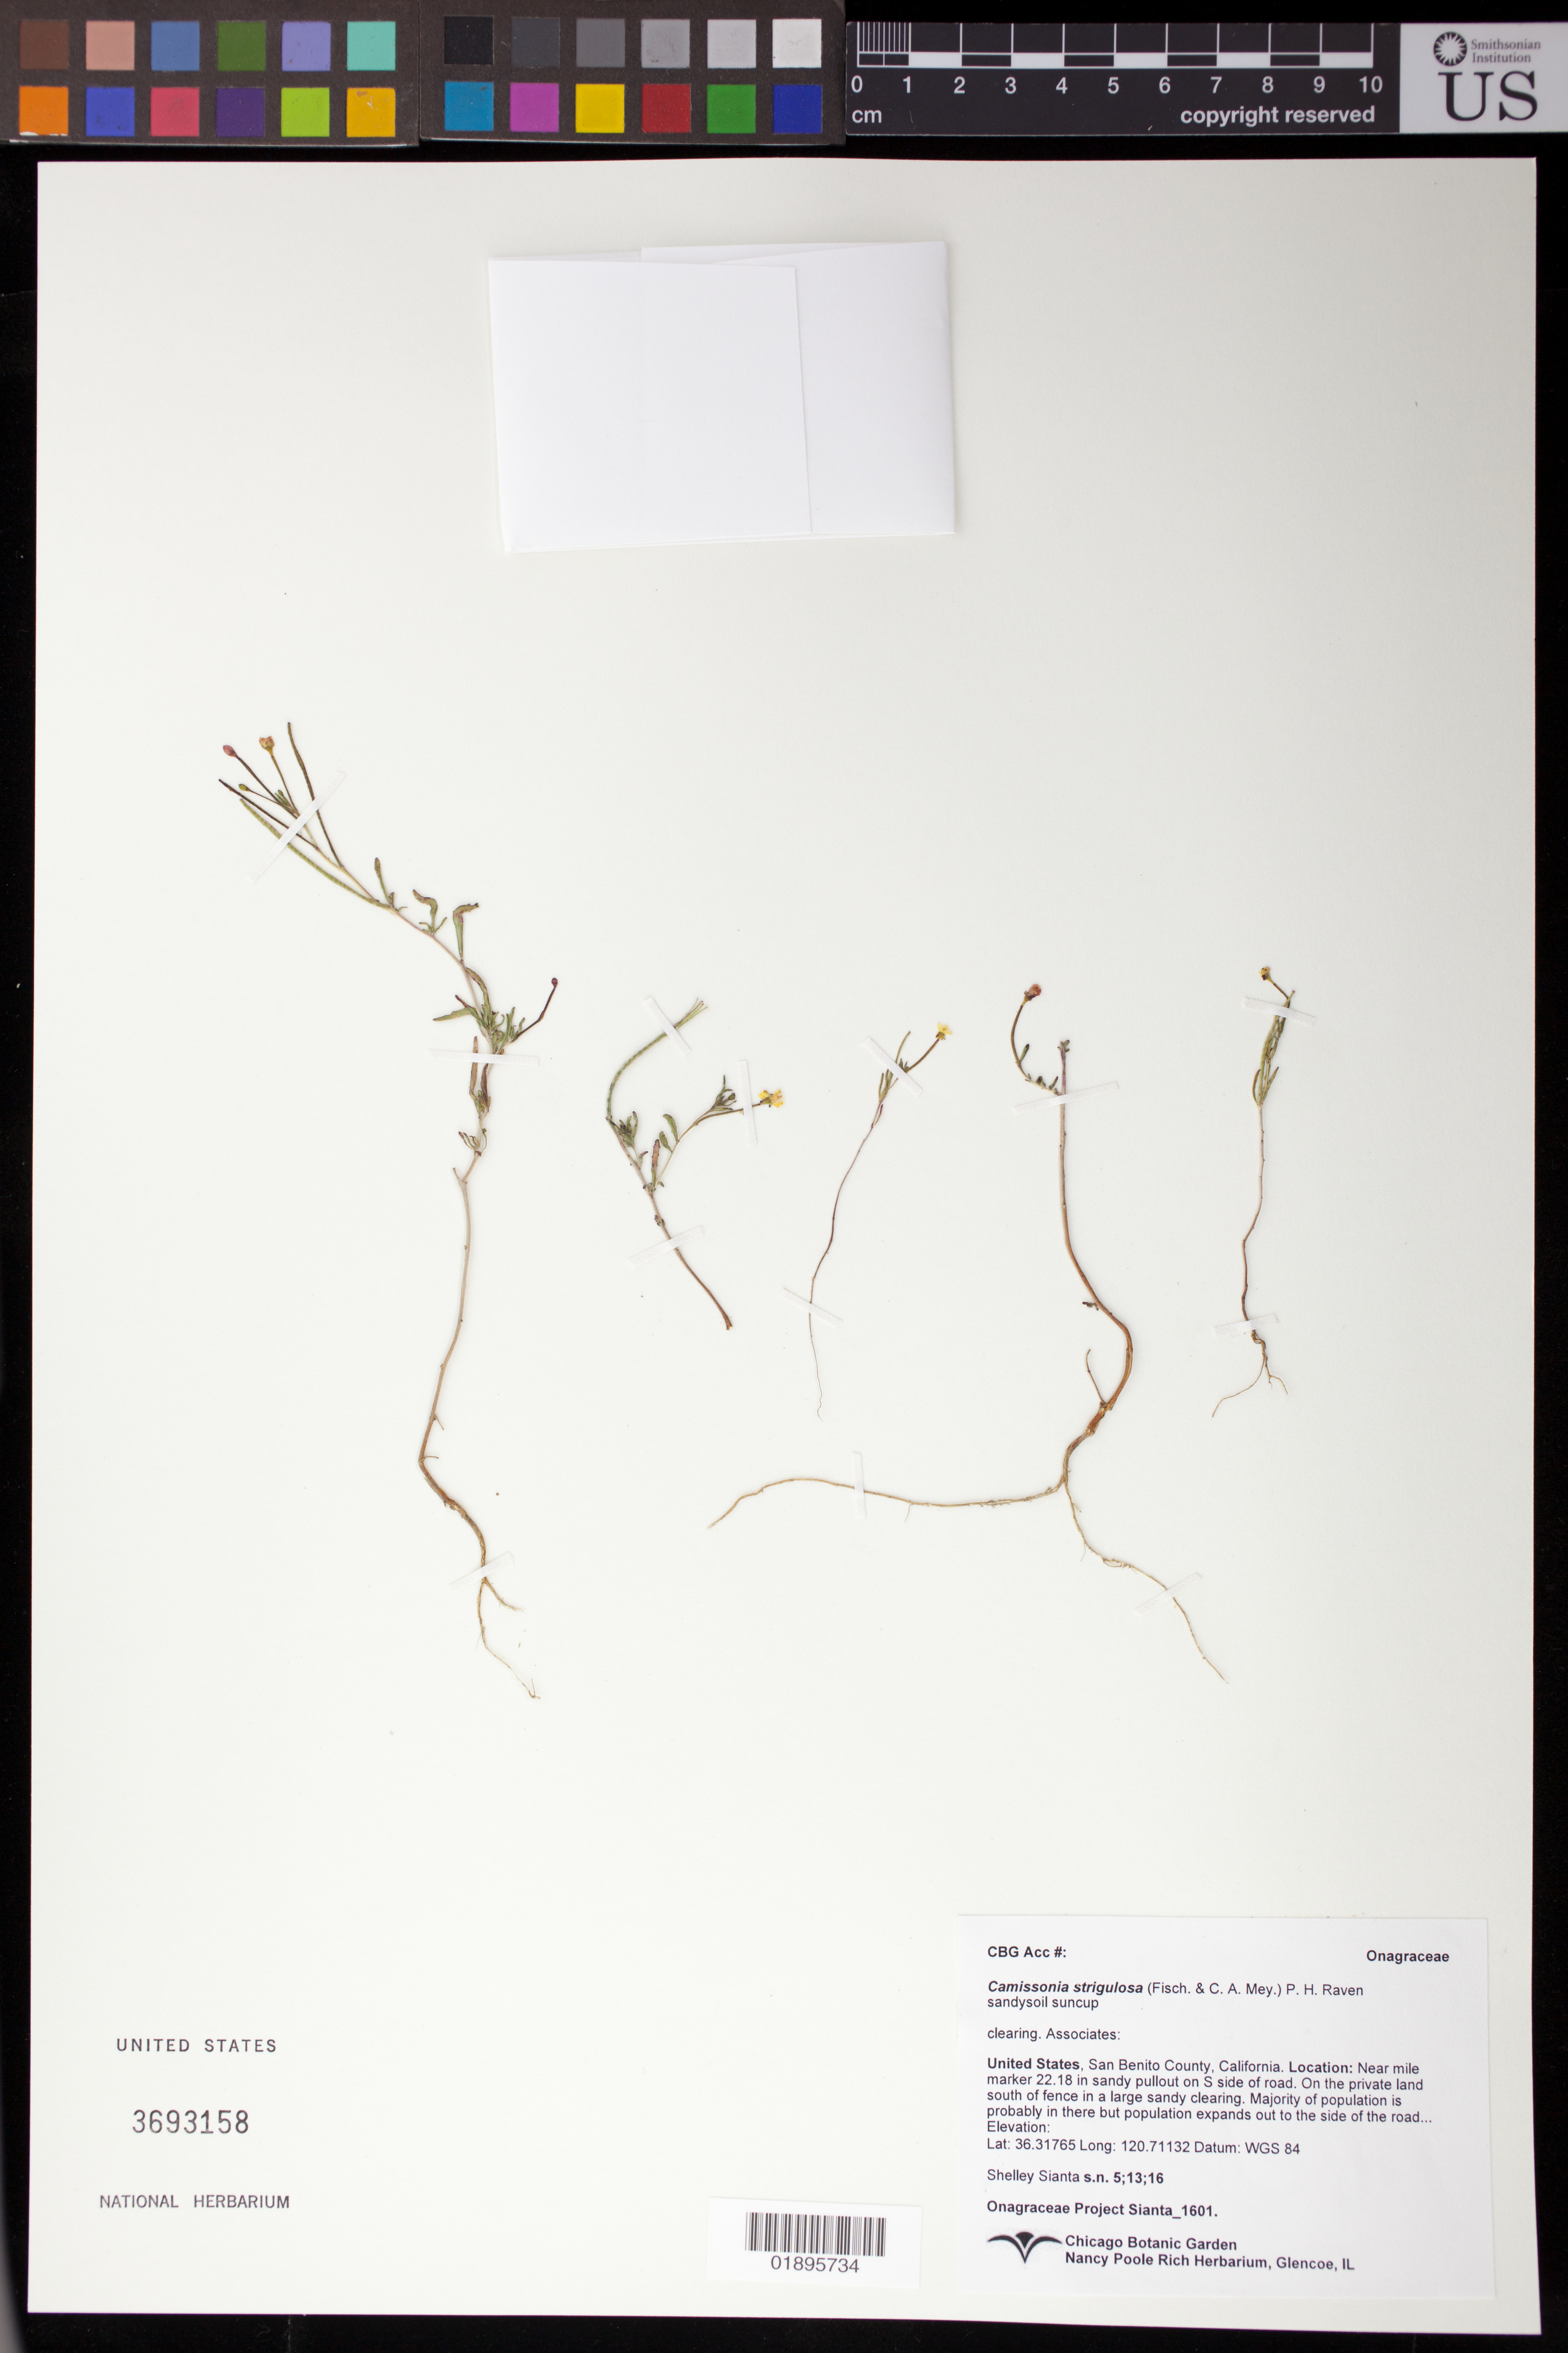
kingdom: Plantae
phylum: Tracheophyta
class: Magnoliopsida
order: Myrtales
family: Onagraceae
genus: Camissonia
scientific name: Camissonia strigulosa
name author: (Fisch. & C.A. Mey.) P.H. Raven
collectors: S. Sianta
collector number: Sianta 1601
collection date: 2016-05-13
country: United States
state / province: California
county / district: San Benito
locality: Coalinga Road, near mile marker 22.18 in sandy pullout on S side of road, on the private land south of fence in a large sandy clearing.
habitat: clearing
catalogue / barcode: US 3693158